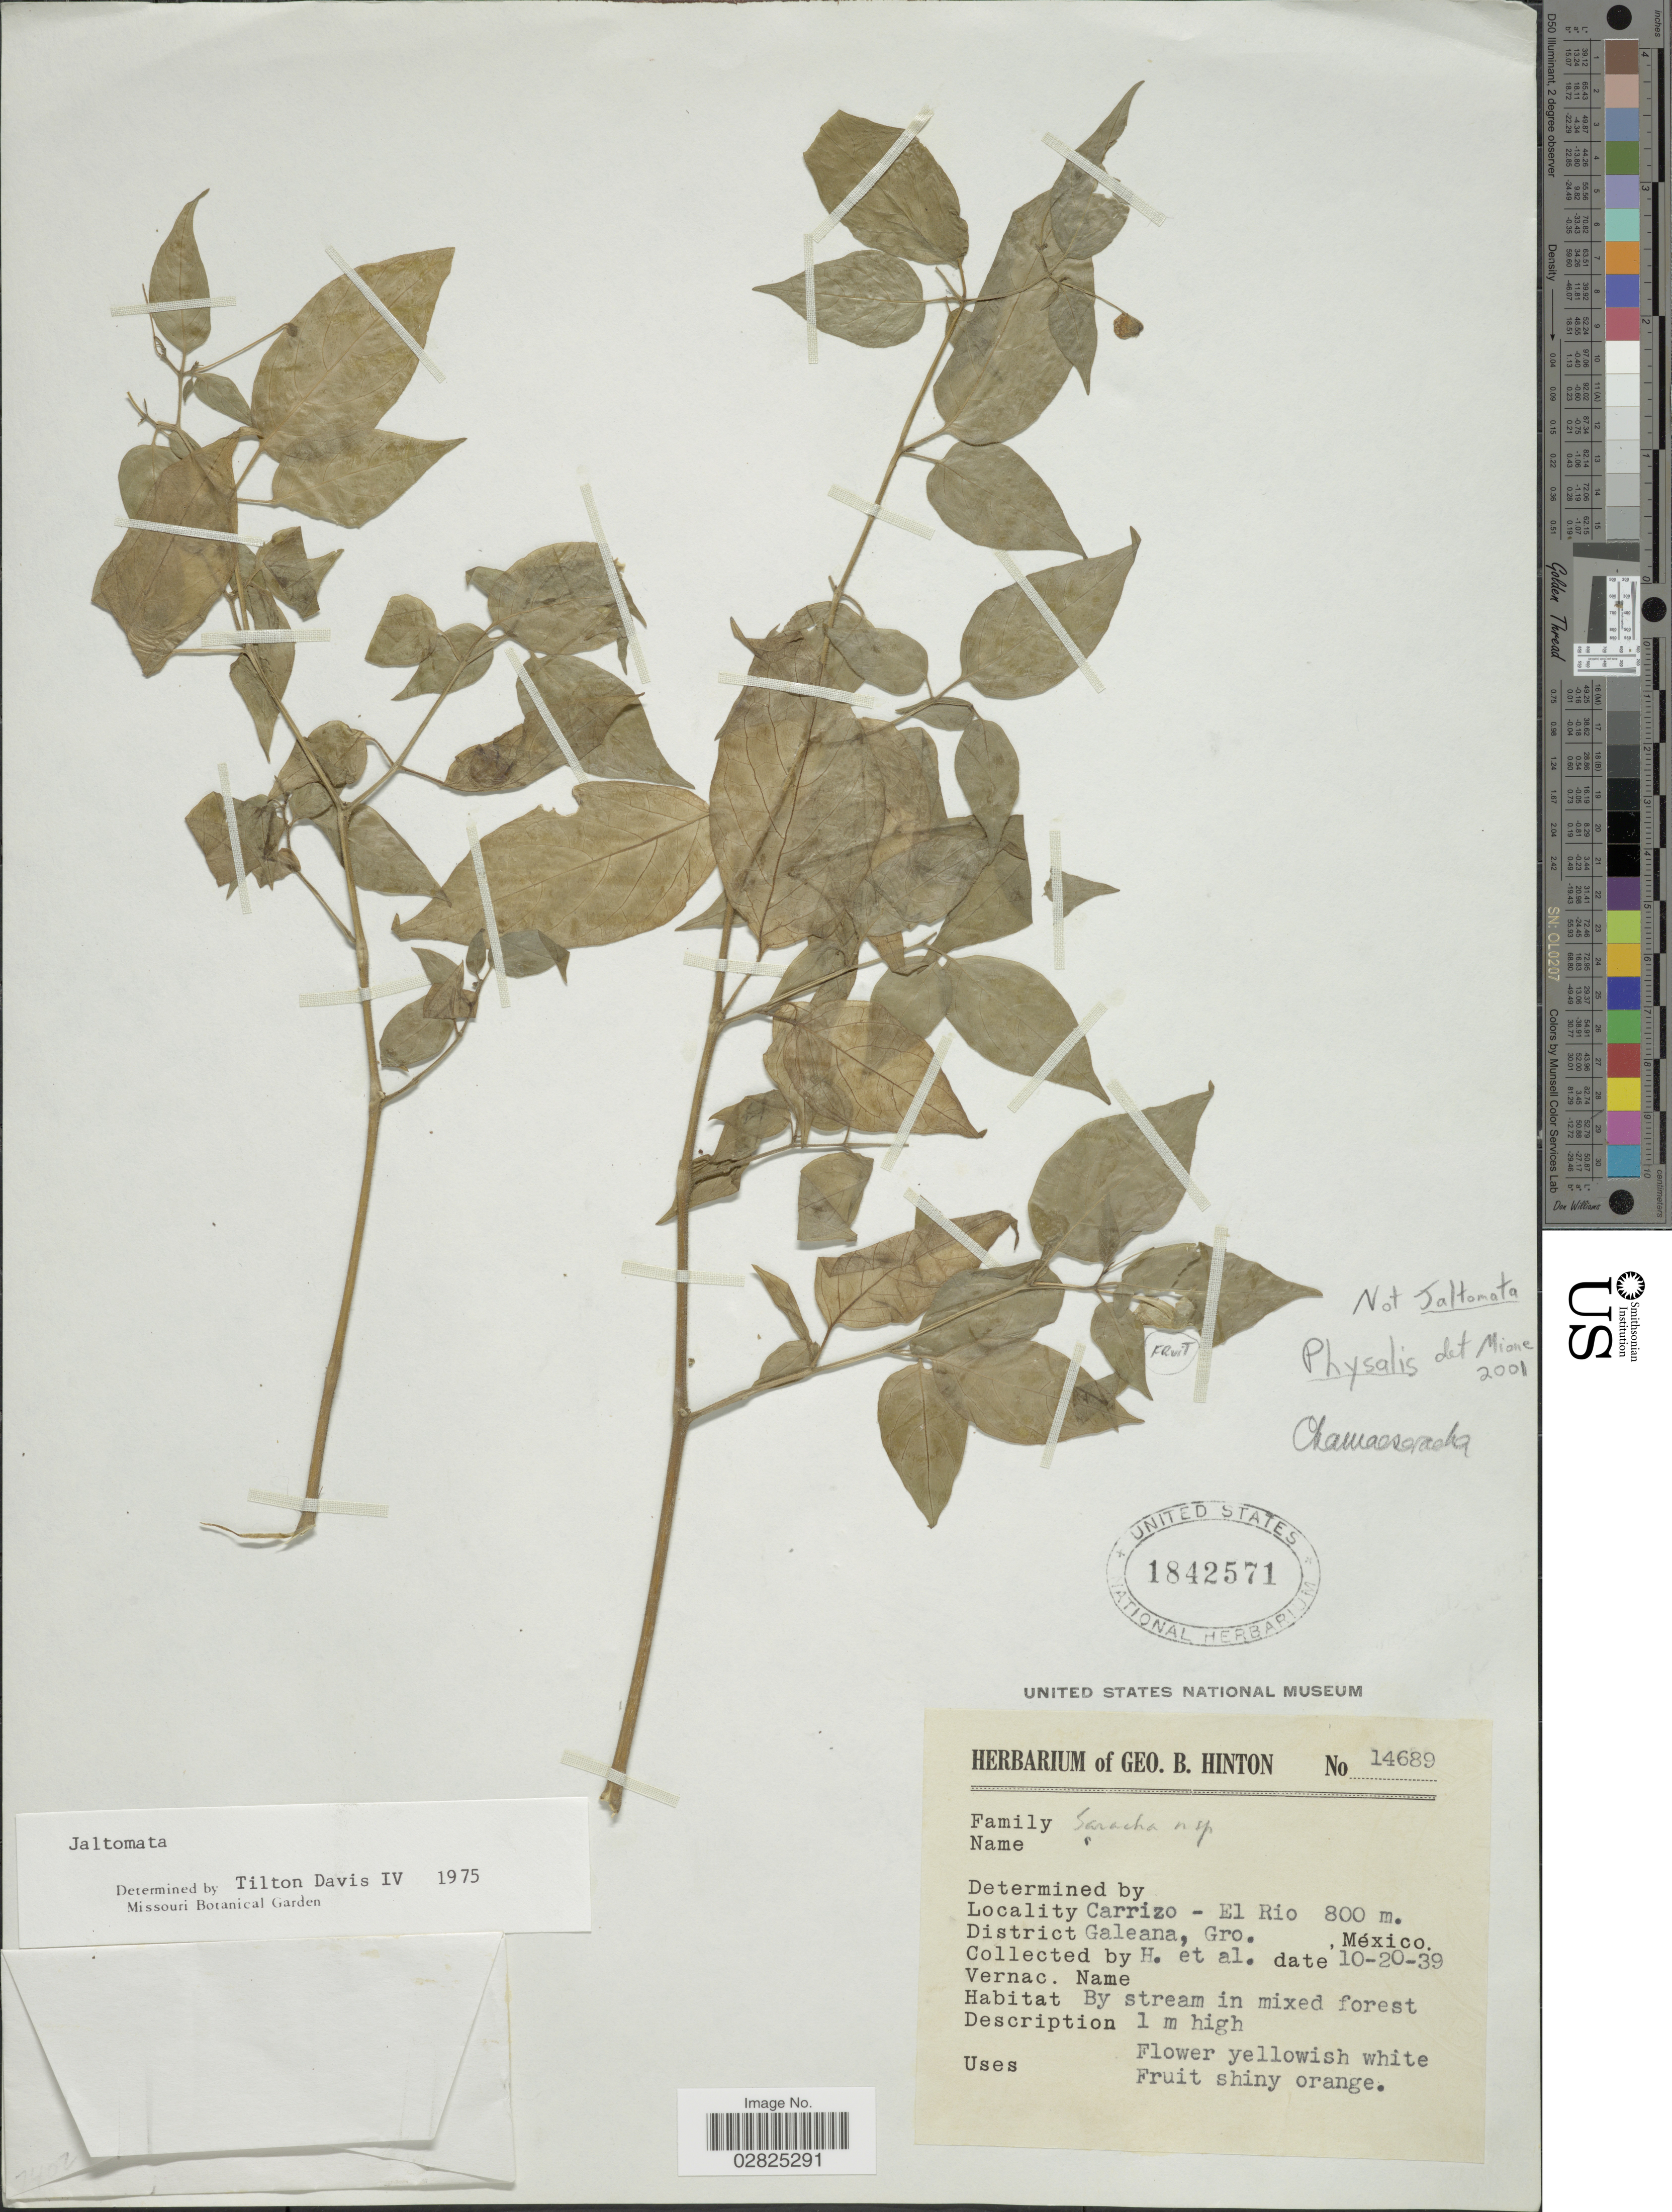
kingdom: Plantae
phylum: Tracheophyta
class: Magnoliopsida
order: Solanales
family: Solanaceae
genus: Physalis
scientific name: Physalis sp.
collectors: G. B. Hinton & et al.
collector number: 14689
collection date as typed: Transcribed d/m/y: 20/10/39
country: Mexico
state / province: Guerrero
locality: Carrizo - El Rio, District Galeana.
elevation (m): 800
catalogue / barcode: US 1842571